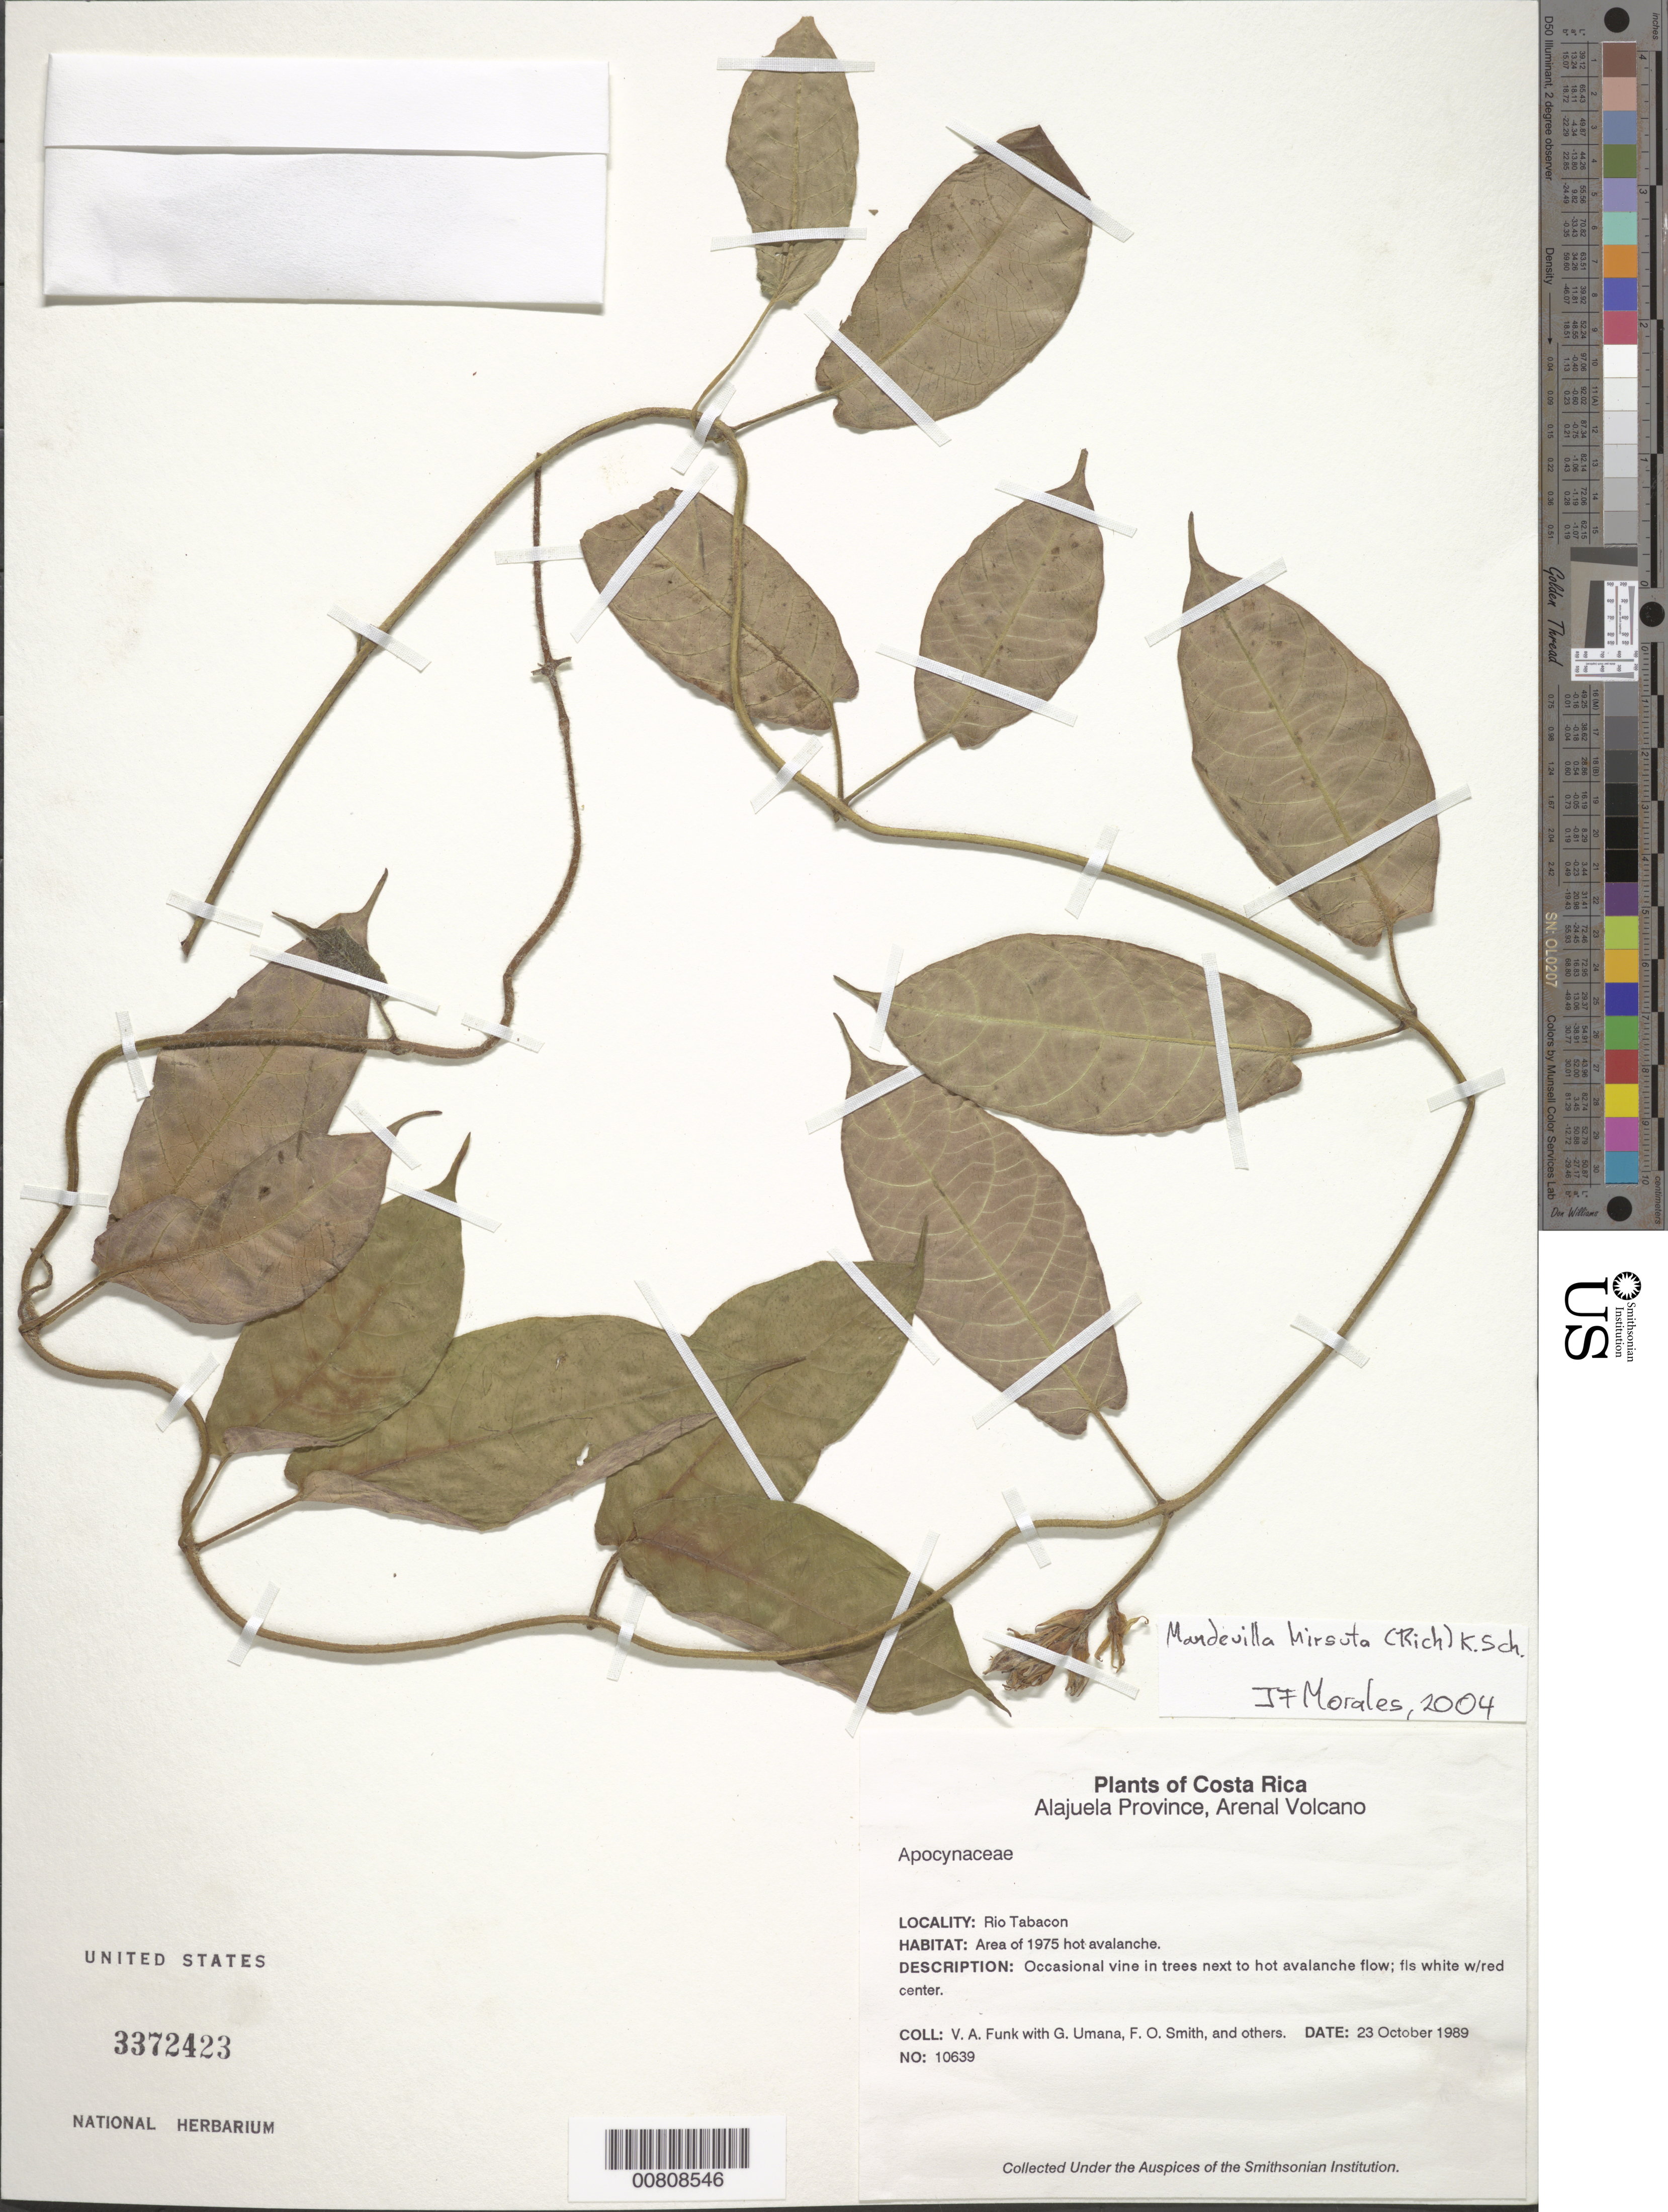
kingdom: Plantae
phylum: Tracheophyta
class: Magnoliopsida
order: Gentianales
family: Apocynaceae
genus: Mandevilla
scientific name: Mandevilla hirsuta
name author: (Rich.) K. Schum.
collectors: V. Funk, G. Umana, F. Smith & et al.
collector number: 10639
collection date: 1989-10-23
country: Costa Rica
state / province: Alajuela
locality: Alajuela Province, Arenal Volcano. Rio Tabacon.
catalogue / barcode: US 3372423